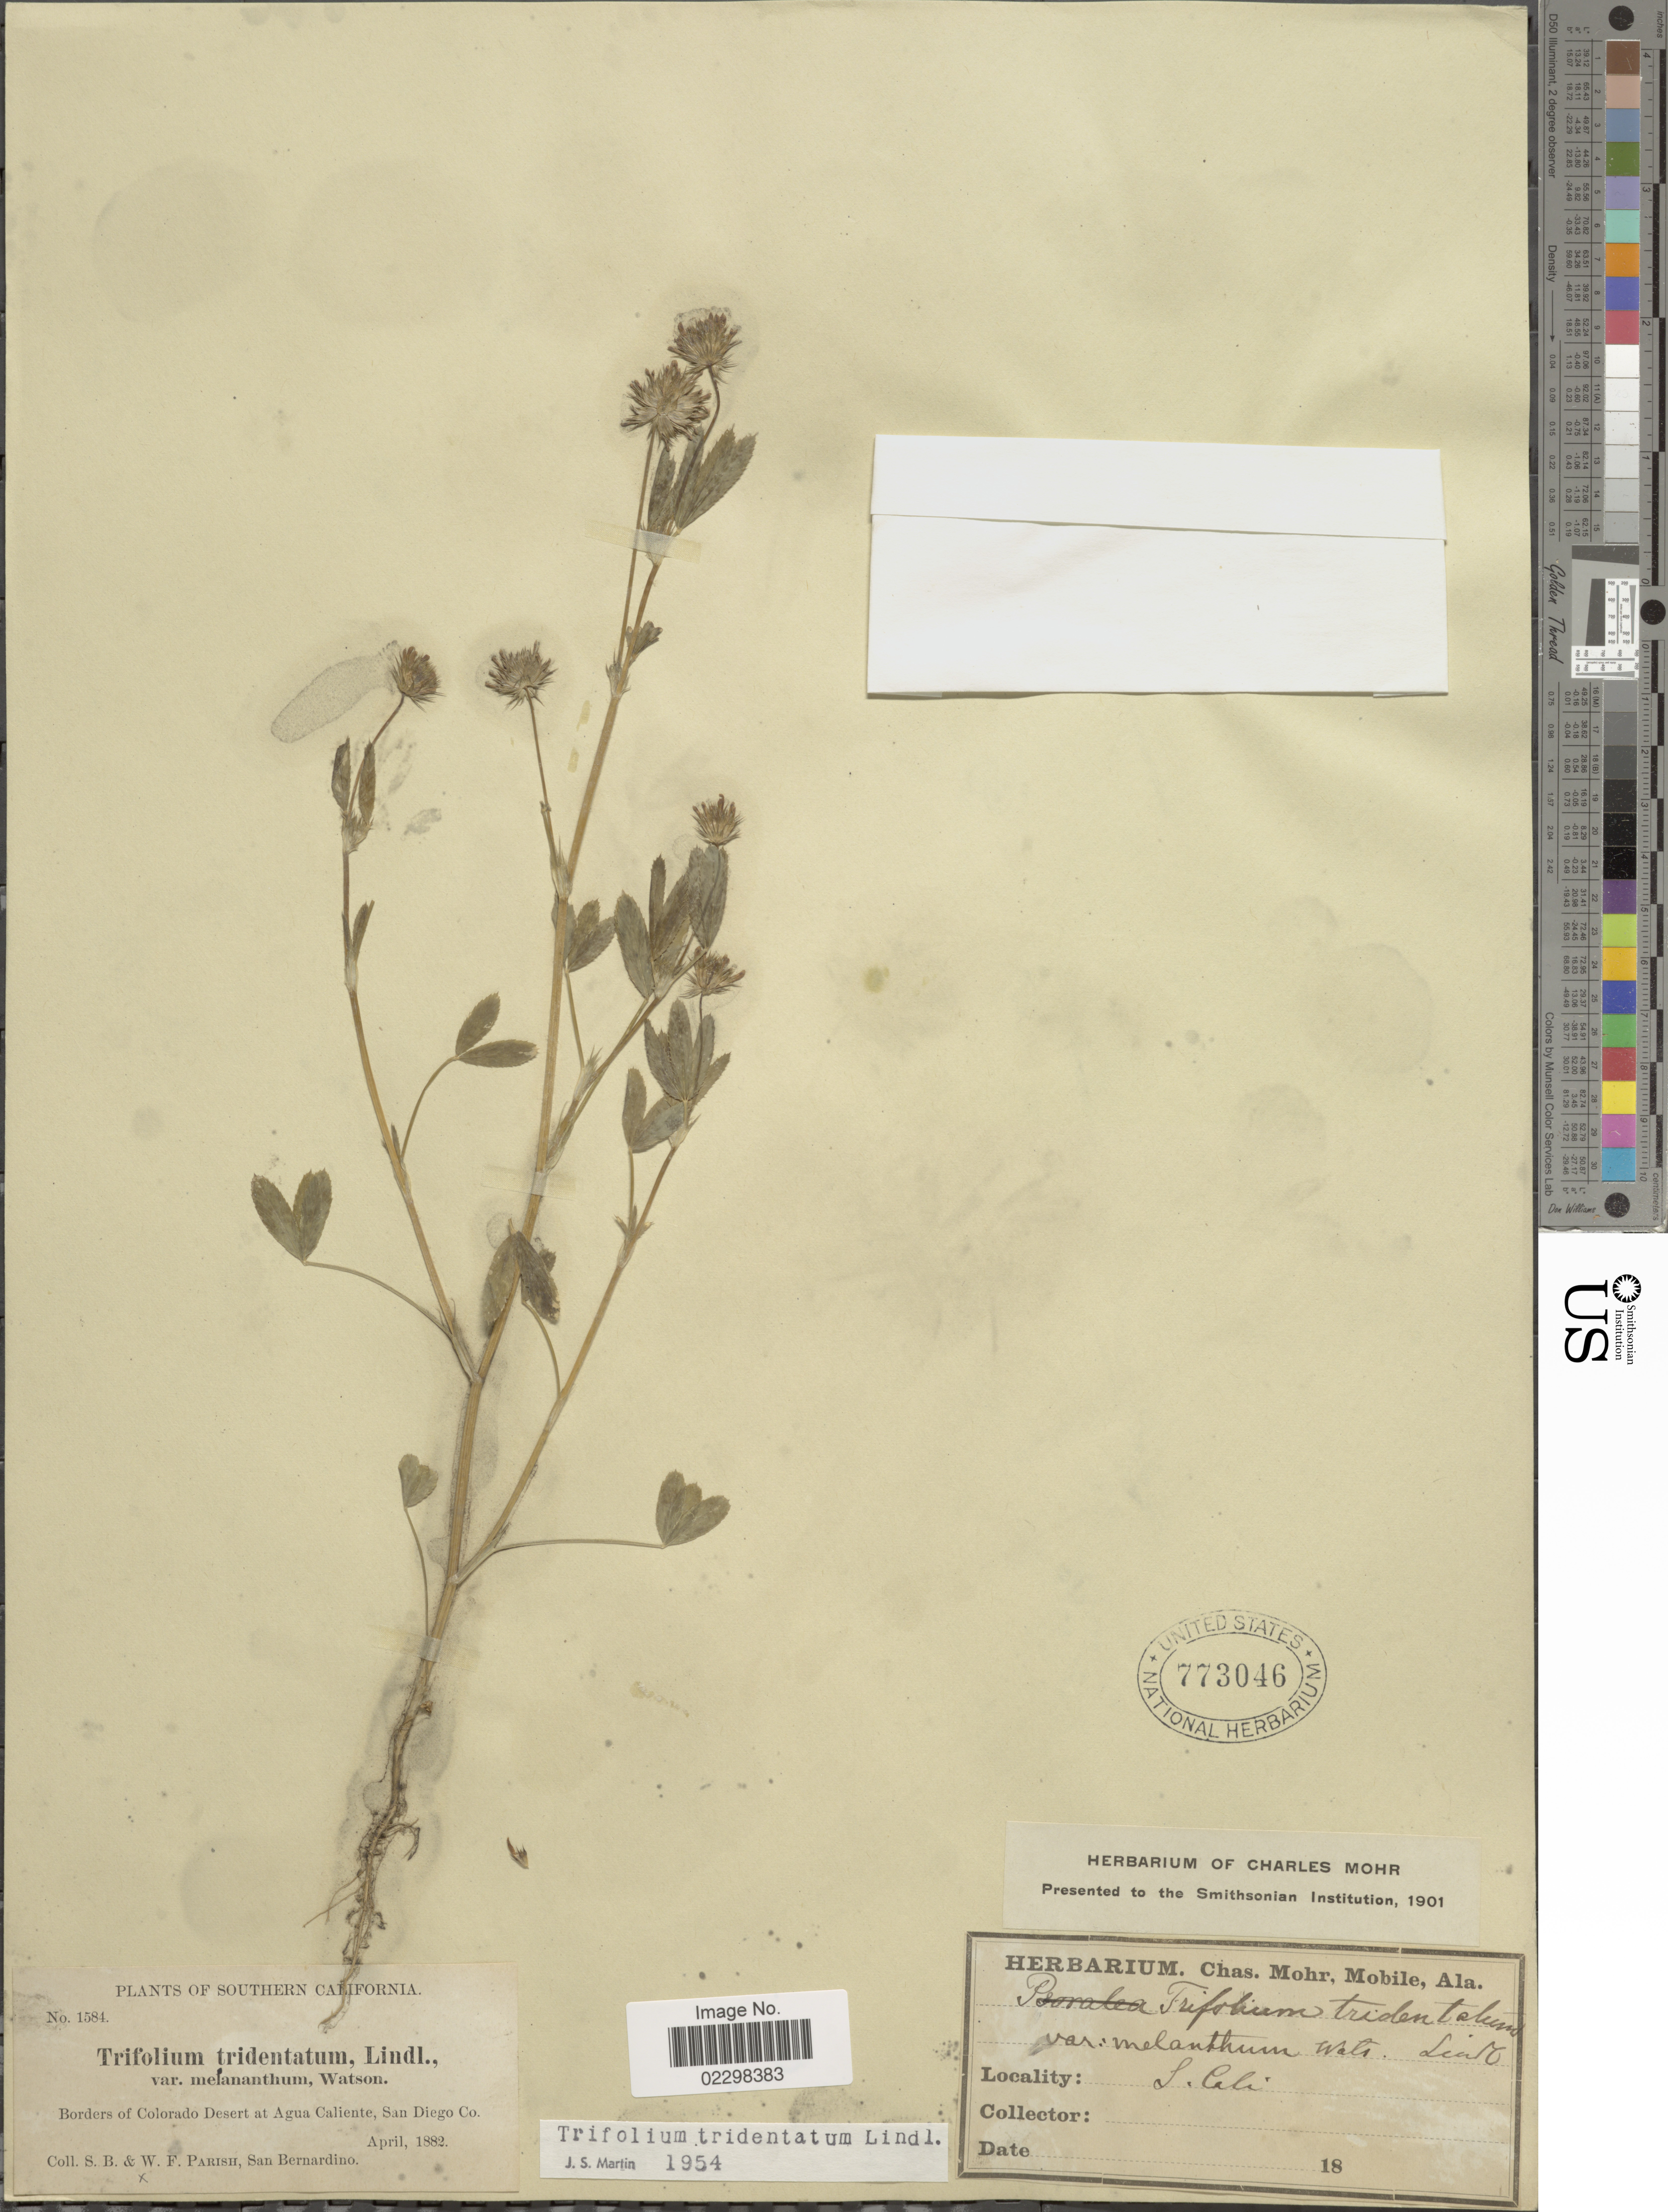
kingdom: Plantae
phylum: Tracheophyta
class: Magnoliopsida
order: Fabales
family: Fabaceae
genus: Trifolium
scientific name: Trifolium tridentatum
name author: Lindl.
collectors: S. B. Parish & W. F. Parish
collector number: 1584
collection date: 1882-04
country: United States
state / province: California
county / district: San Diego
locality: Southern California. Borders of Colorado Desert at Agua Caliente, San Diego Co.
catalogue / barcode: US 773046